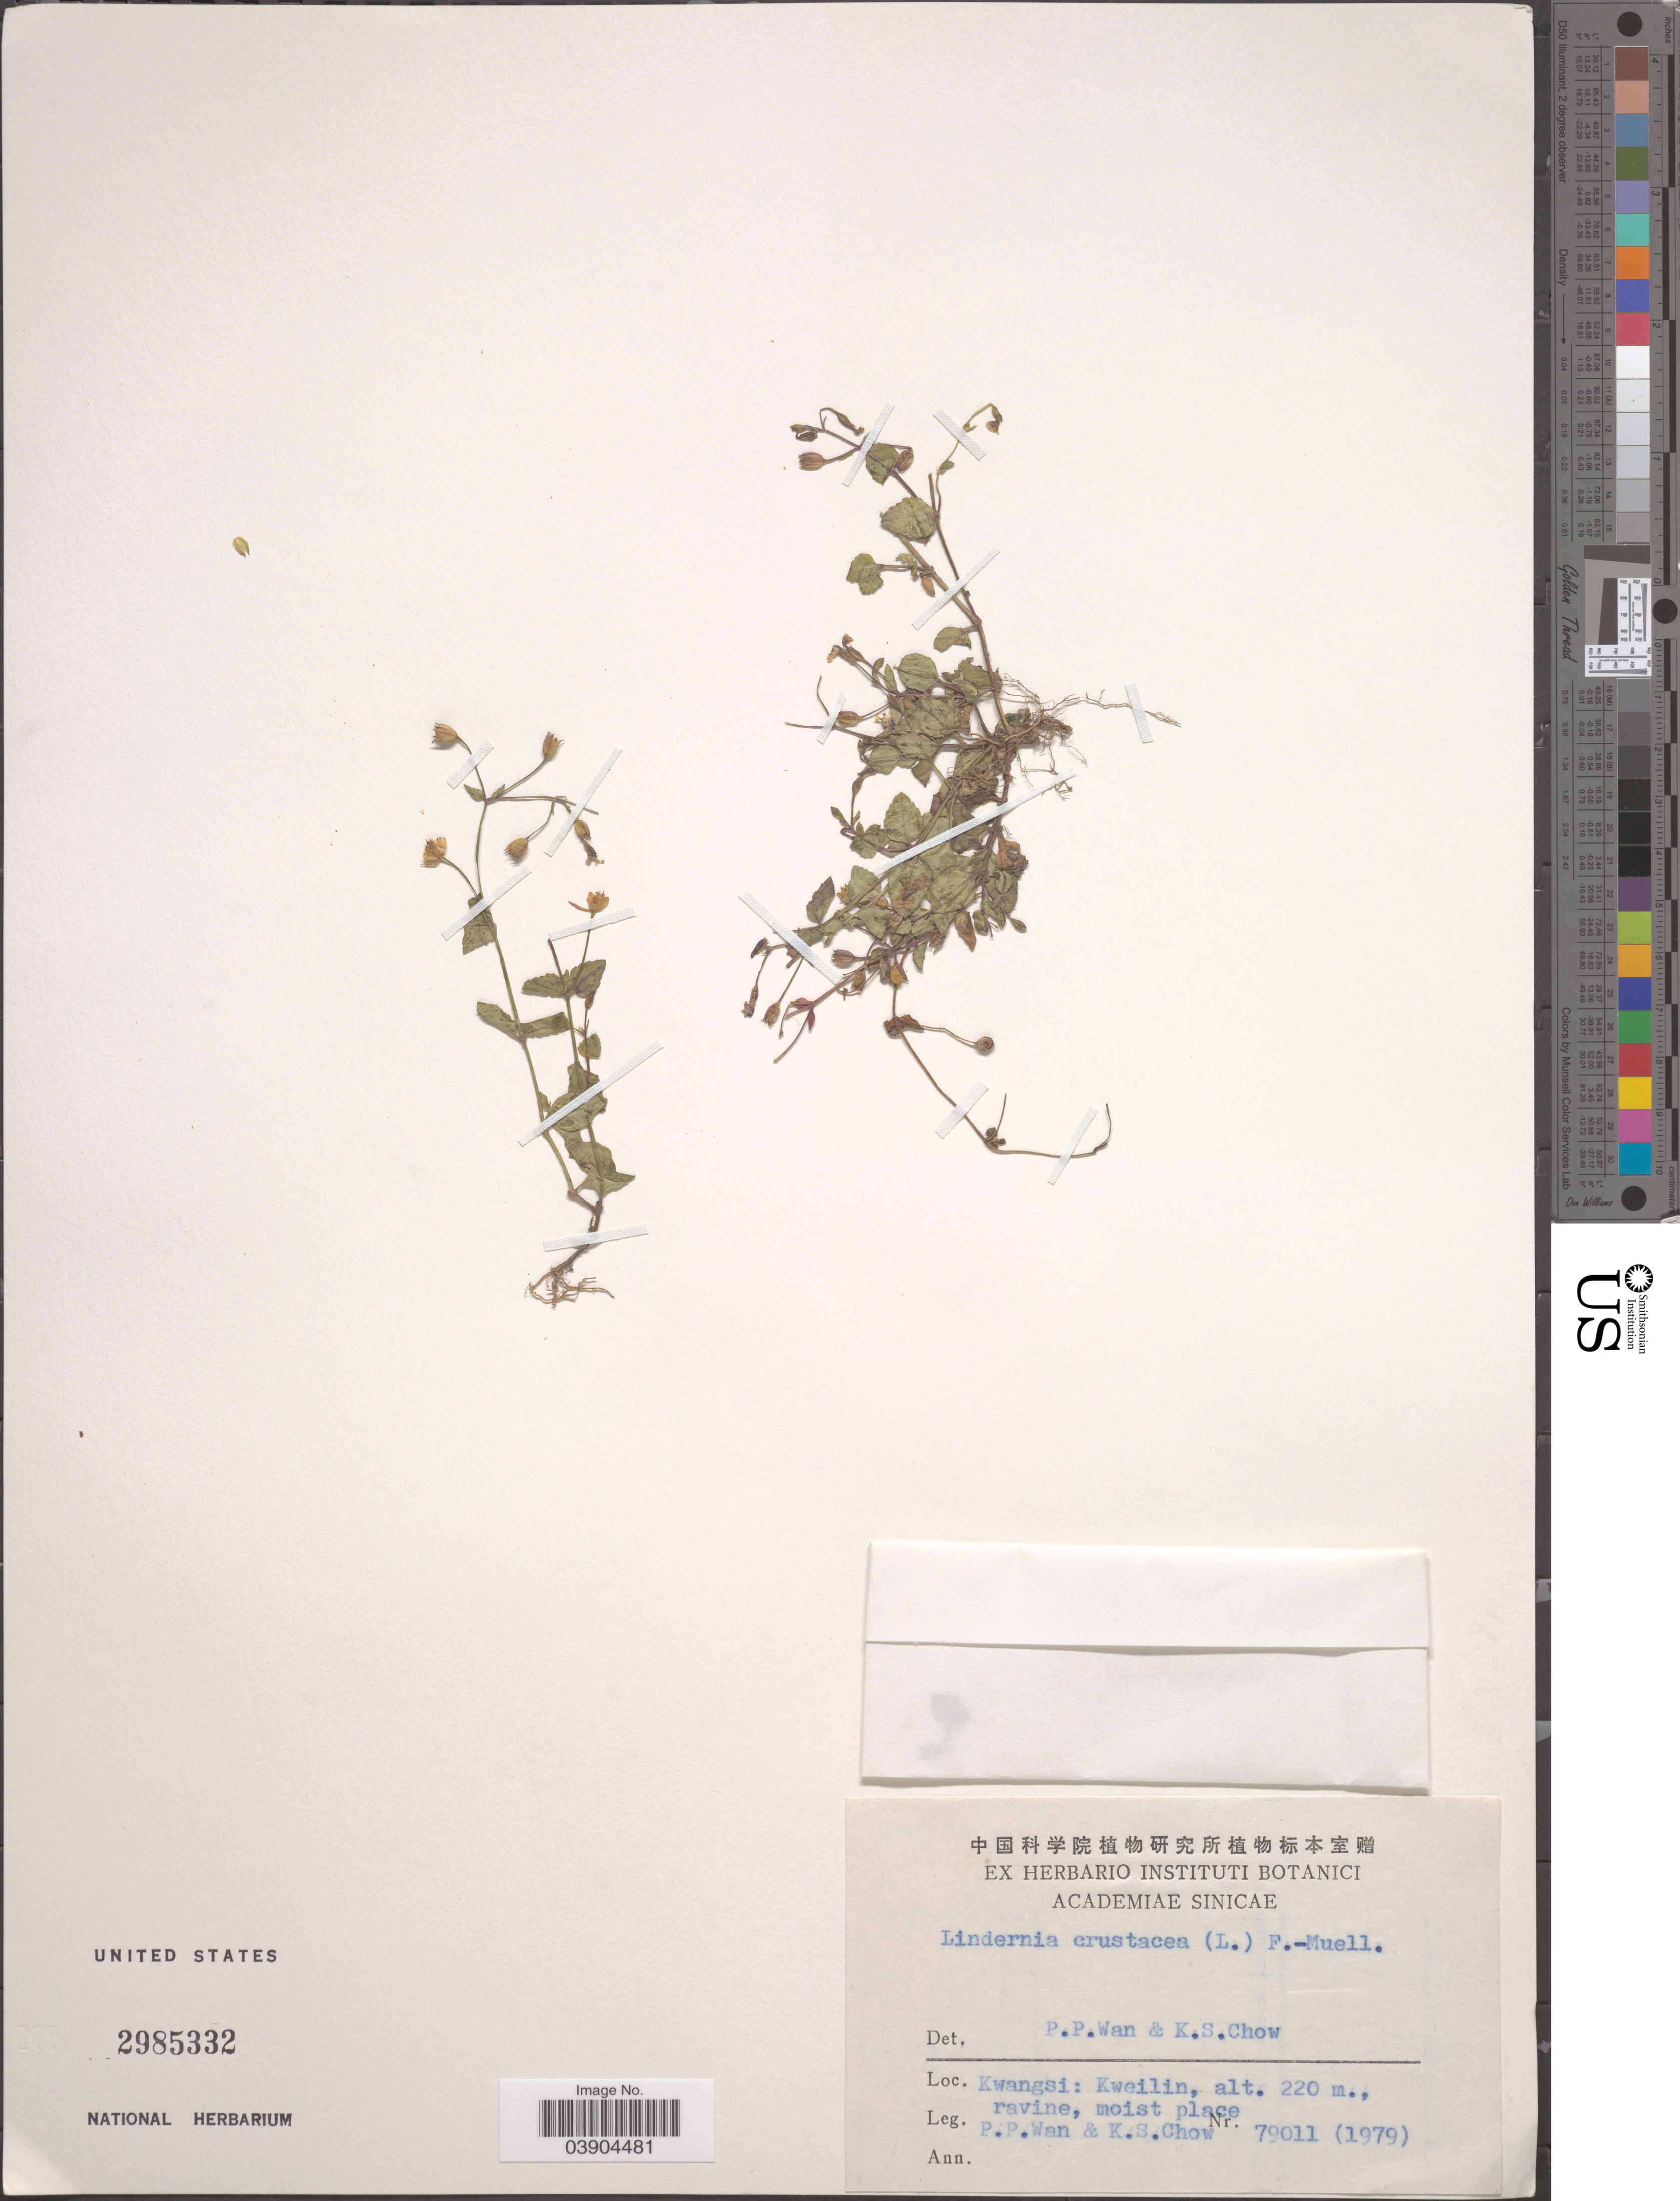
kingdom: Plantae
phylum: Tracheophyta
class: Magnoliopsida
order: Lamiales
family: Linderniaceae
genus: Lindernia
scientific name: Lindernia crustacea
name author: (L.) F. Muell.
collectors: P. Wan & K. S. Chow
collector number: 79011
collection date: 1979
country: China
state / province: Guangxi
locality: Kwangsi: Kweilin.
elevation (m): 220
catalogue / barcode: US 2985332